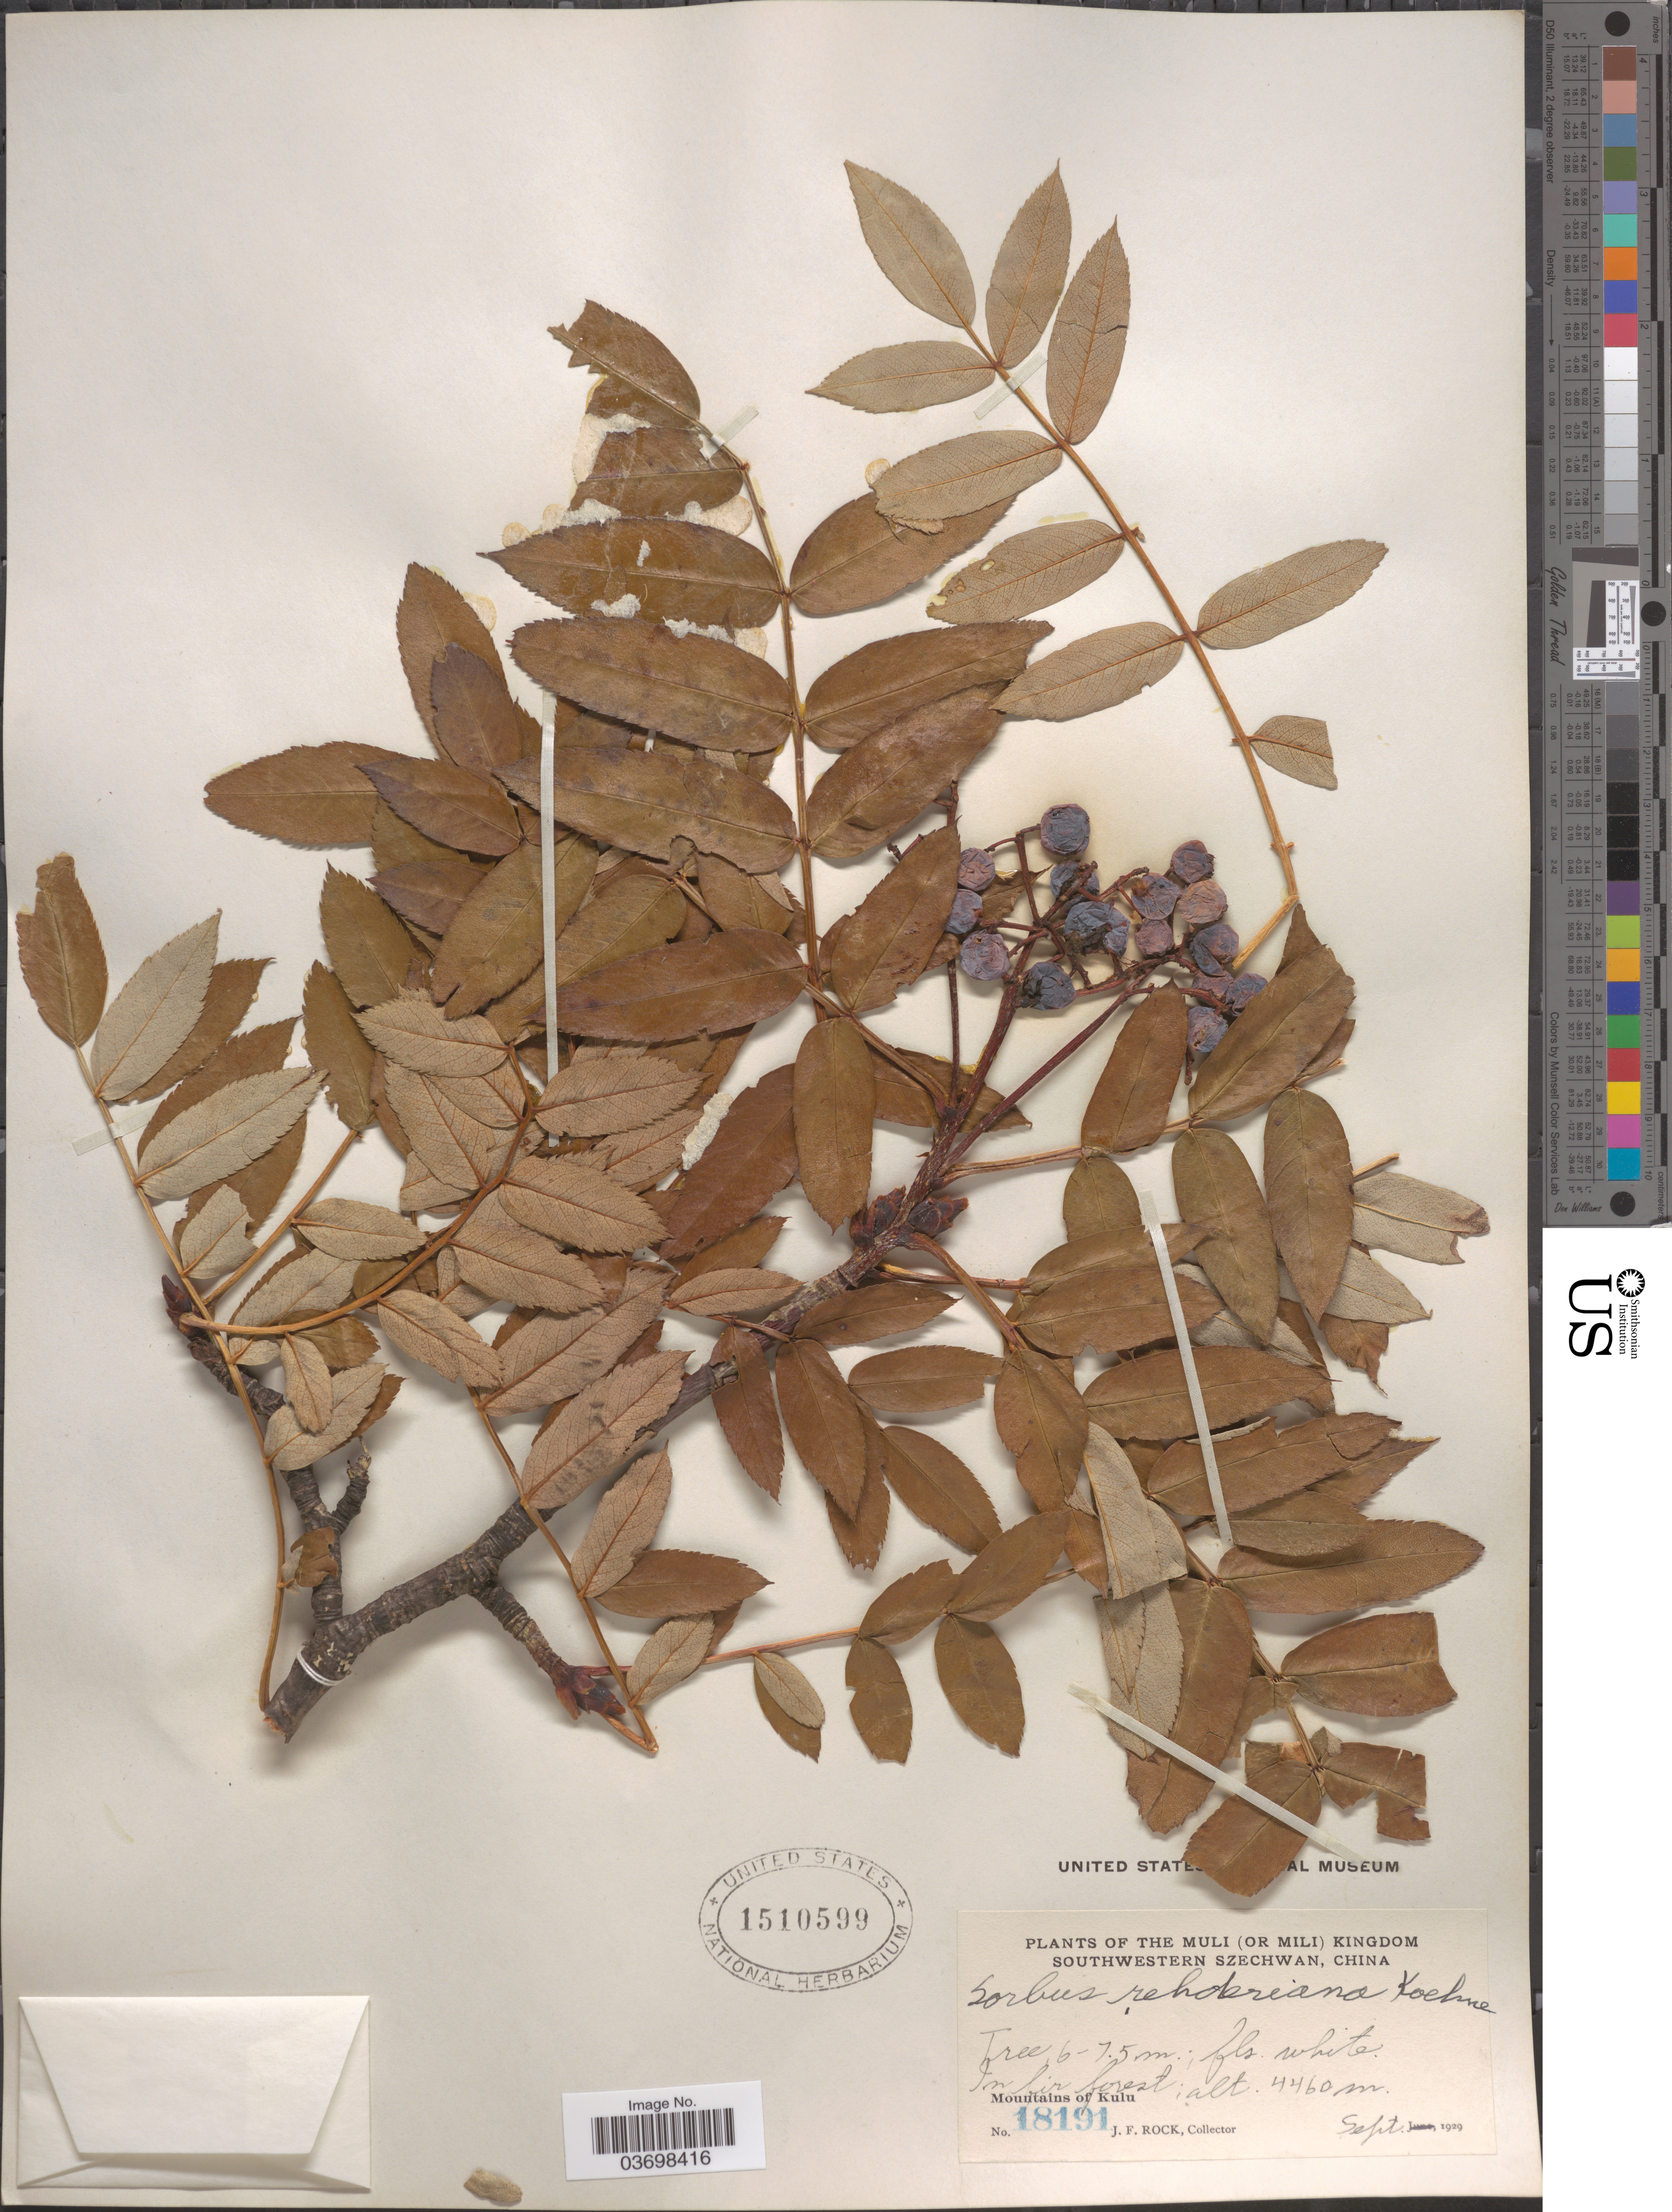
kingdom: Plantae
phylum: Tracheophyta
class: Magnoliopsida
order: Rosales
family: Rosaceae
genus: Sorbus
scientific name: Sorbus rehderiana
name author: Koehne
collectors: J. Rock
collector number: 18191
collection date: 1929-09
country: China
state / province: Sichuan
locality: The Muli (or Mili) Kingdom, Southwestern Szechwan. Mountains of Kulu.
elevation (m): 4460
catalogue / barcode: US 1510599